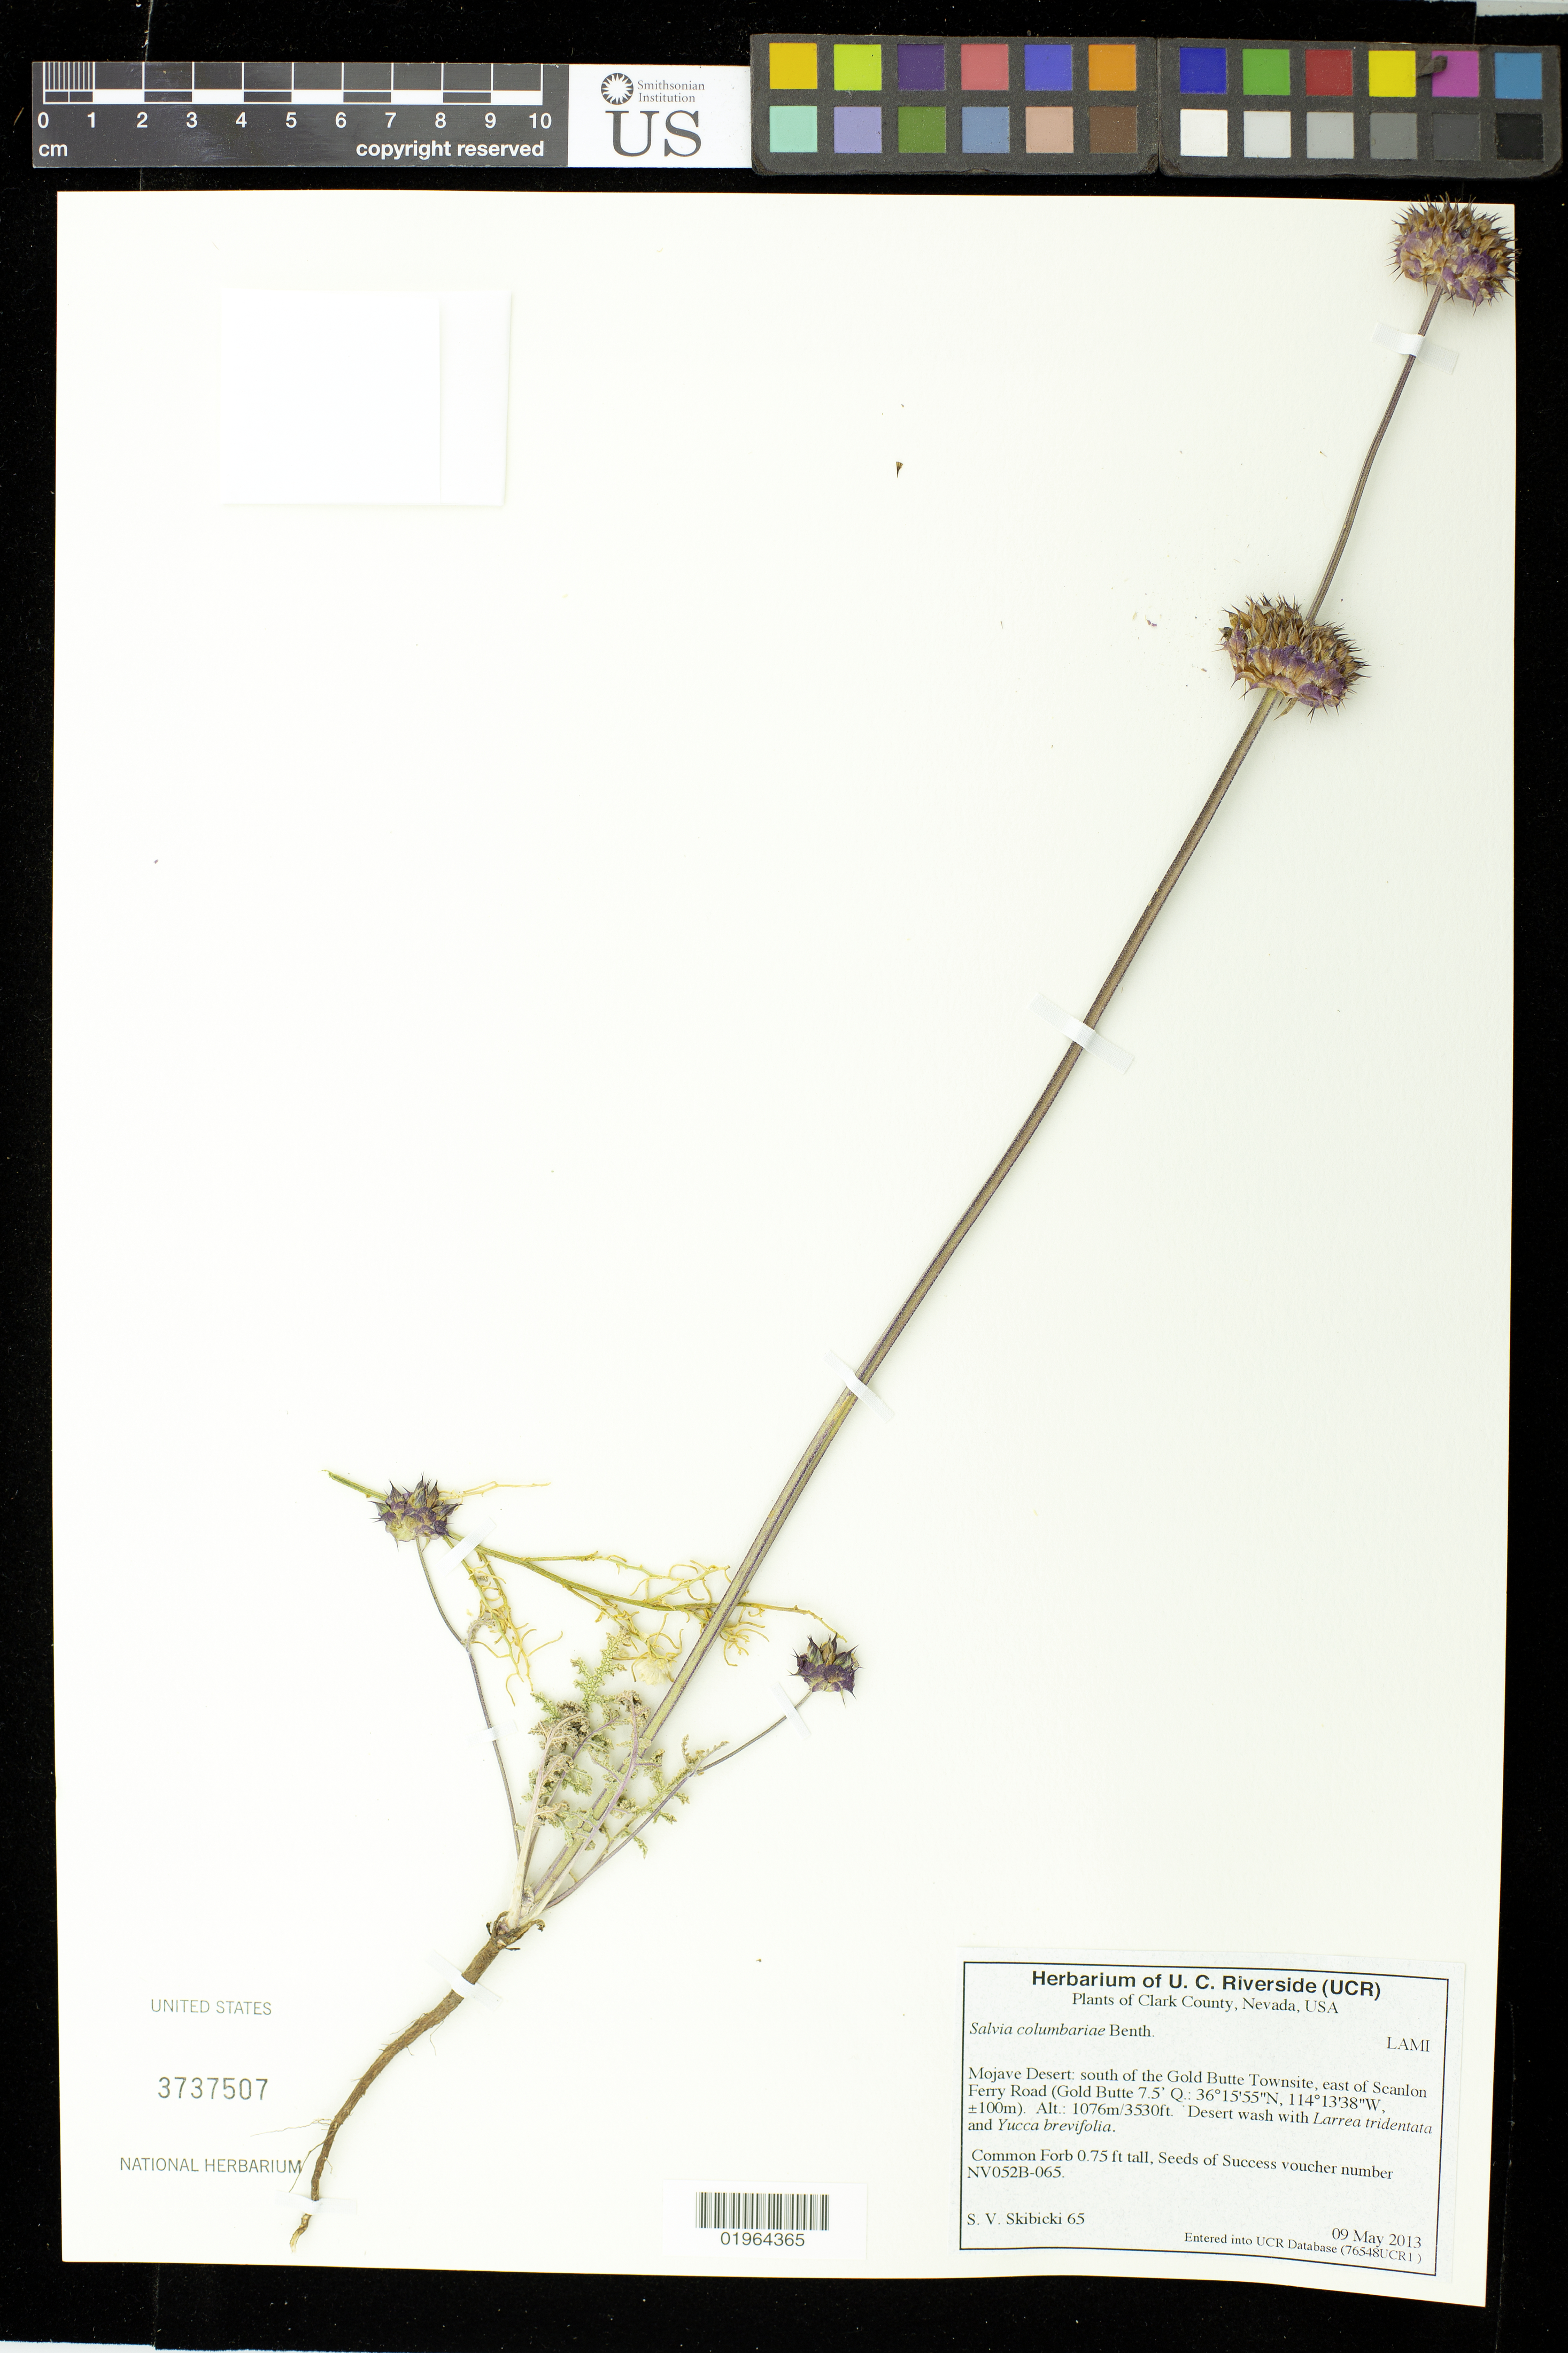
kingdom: Plantae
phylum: Tracheophyta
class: Magnoliopsida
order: Lamiales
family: Lamiaceae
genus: Salvia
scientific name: Salvia columbariae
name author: Benth.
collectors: S. Skibicki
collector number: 65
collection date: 2013-05-09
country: United States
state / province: Nevada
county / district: Clark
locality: Mojave Desert, S of the Gold Butte Townsite, E of Scanlon Ferry Road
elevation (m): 1076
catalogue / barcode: US 3737507